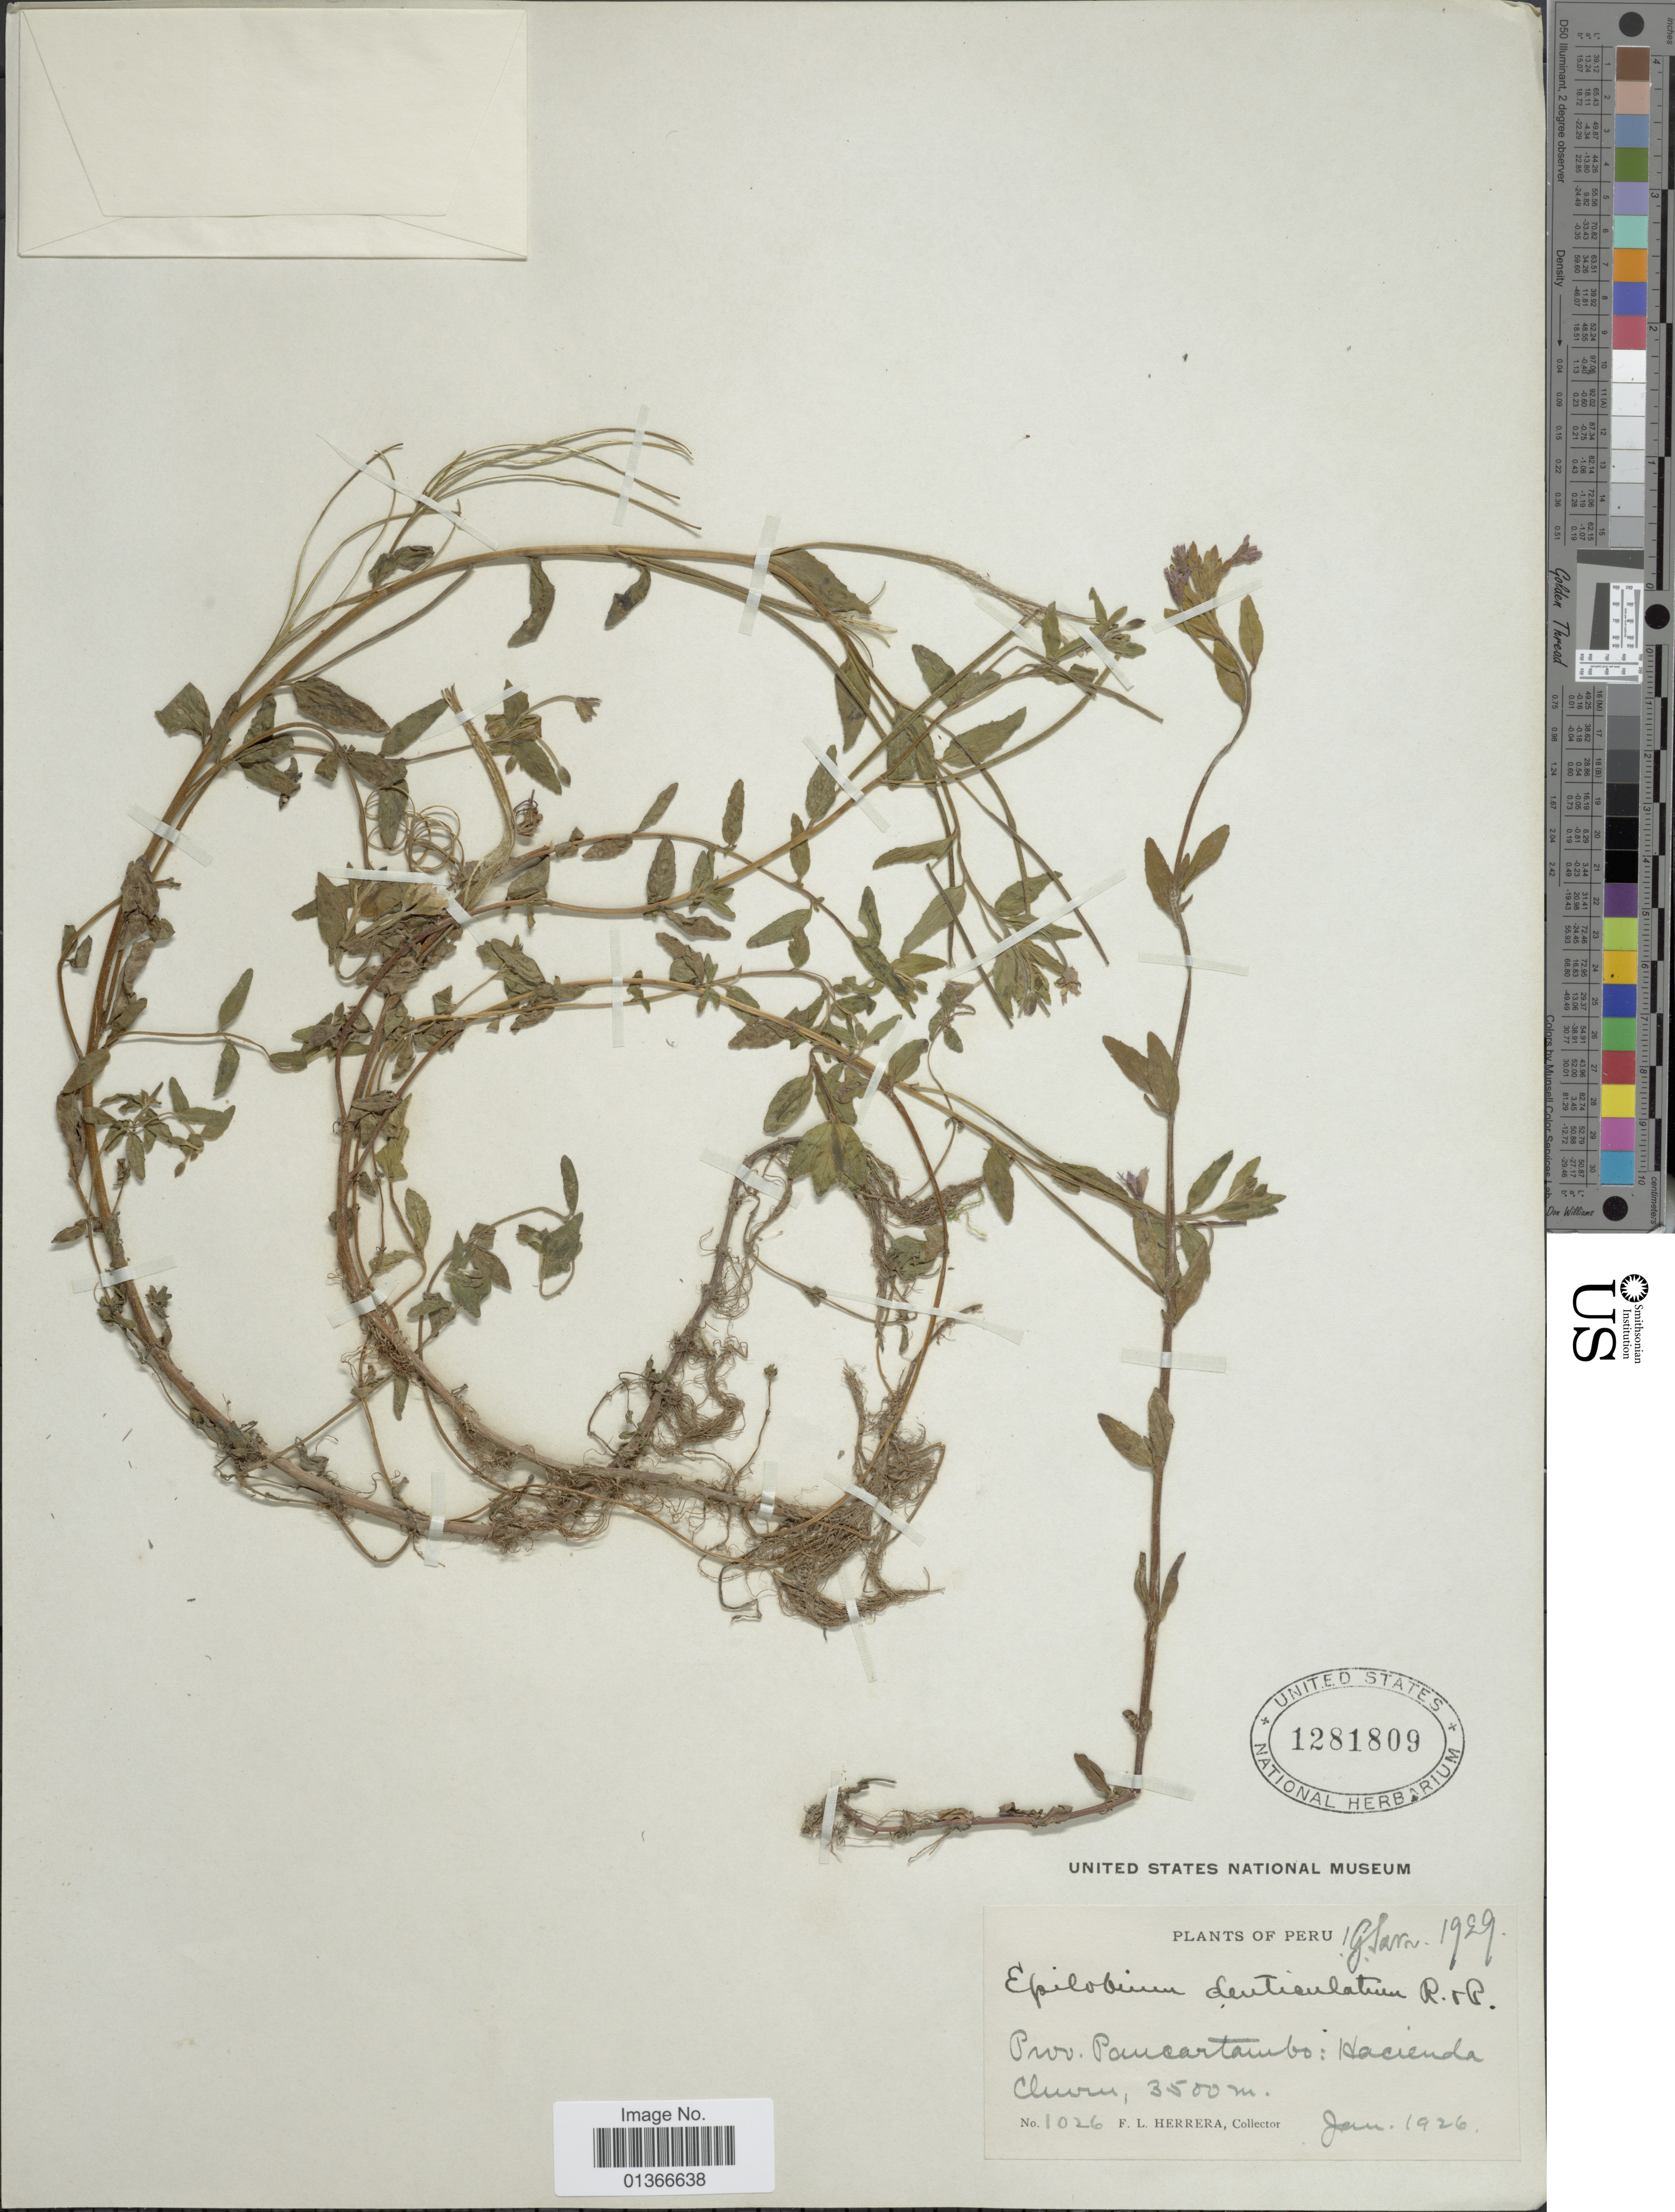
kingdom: Plantae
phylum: Tracheophyta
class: Magnoliopsida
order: Myrtales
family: Onagraceae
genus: Epilobium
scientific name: Epilobium denticulatum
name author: Ruiz & Pav.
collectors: F. L. Herrera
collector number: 1026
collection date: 1926-01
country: Peru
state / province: Cusco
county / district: Paucartambo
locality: Hacienda Churu.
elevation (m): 3500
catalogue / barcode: US 1281809